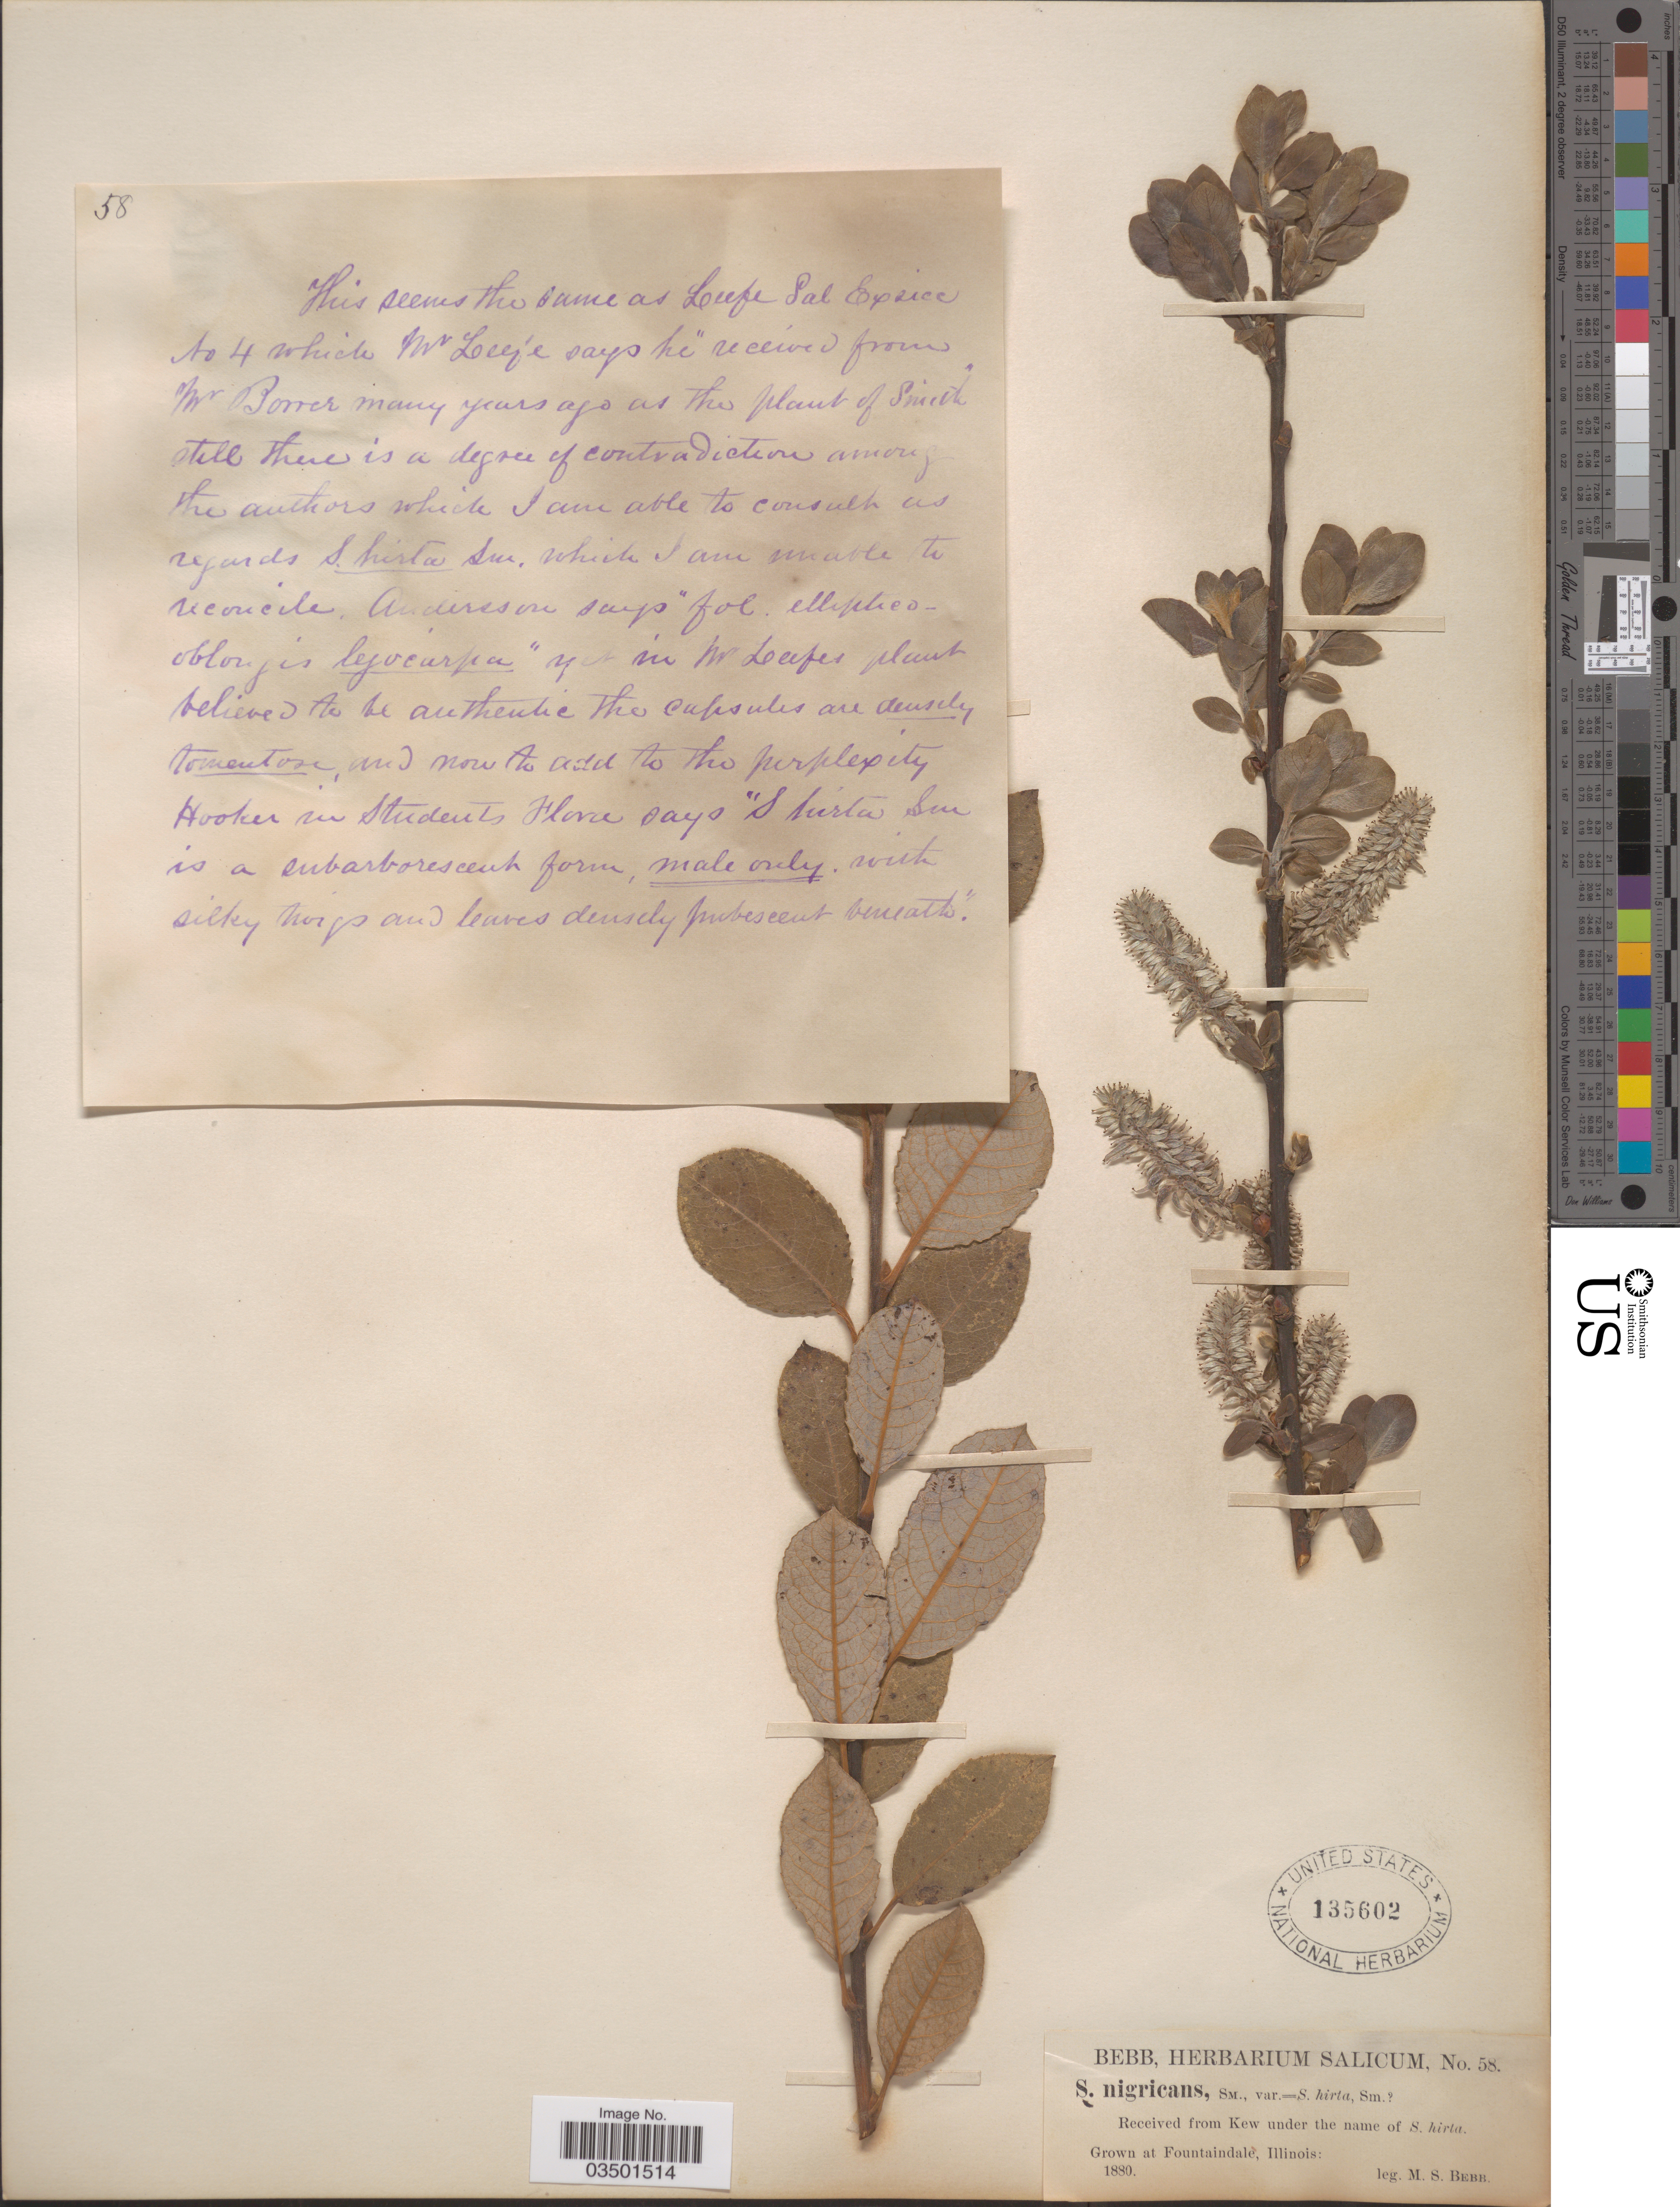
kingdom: Plantae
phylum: Tracheophyta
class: Magnoliopsida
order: Malpighiales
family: Salicaceae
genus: Salix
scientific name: Salix nigricans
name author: Sm.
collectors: M. Bebb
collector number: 58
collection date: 1880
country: United States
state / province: Illinois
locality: Grown at Fountaindale.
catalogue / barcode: US 135602